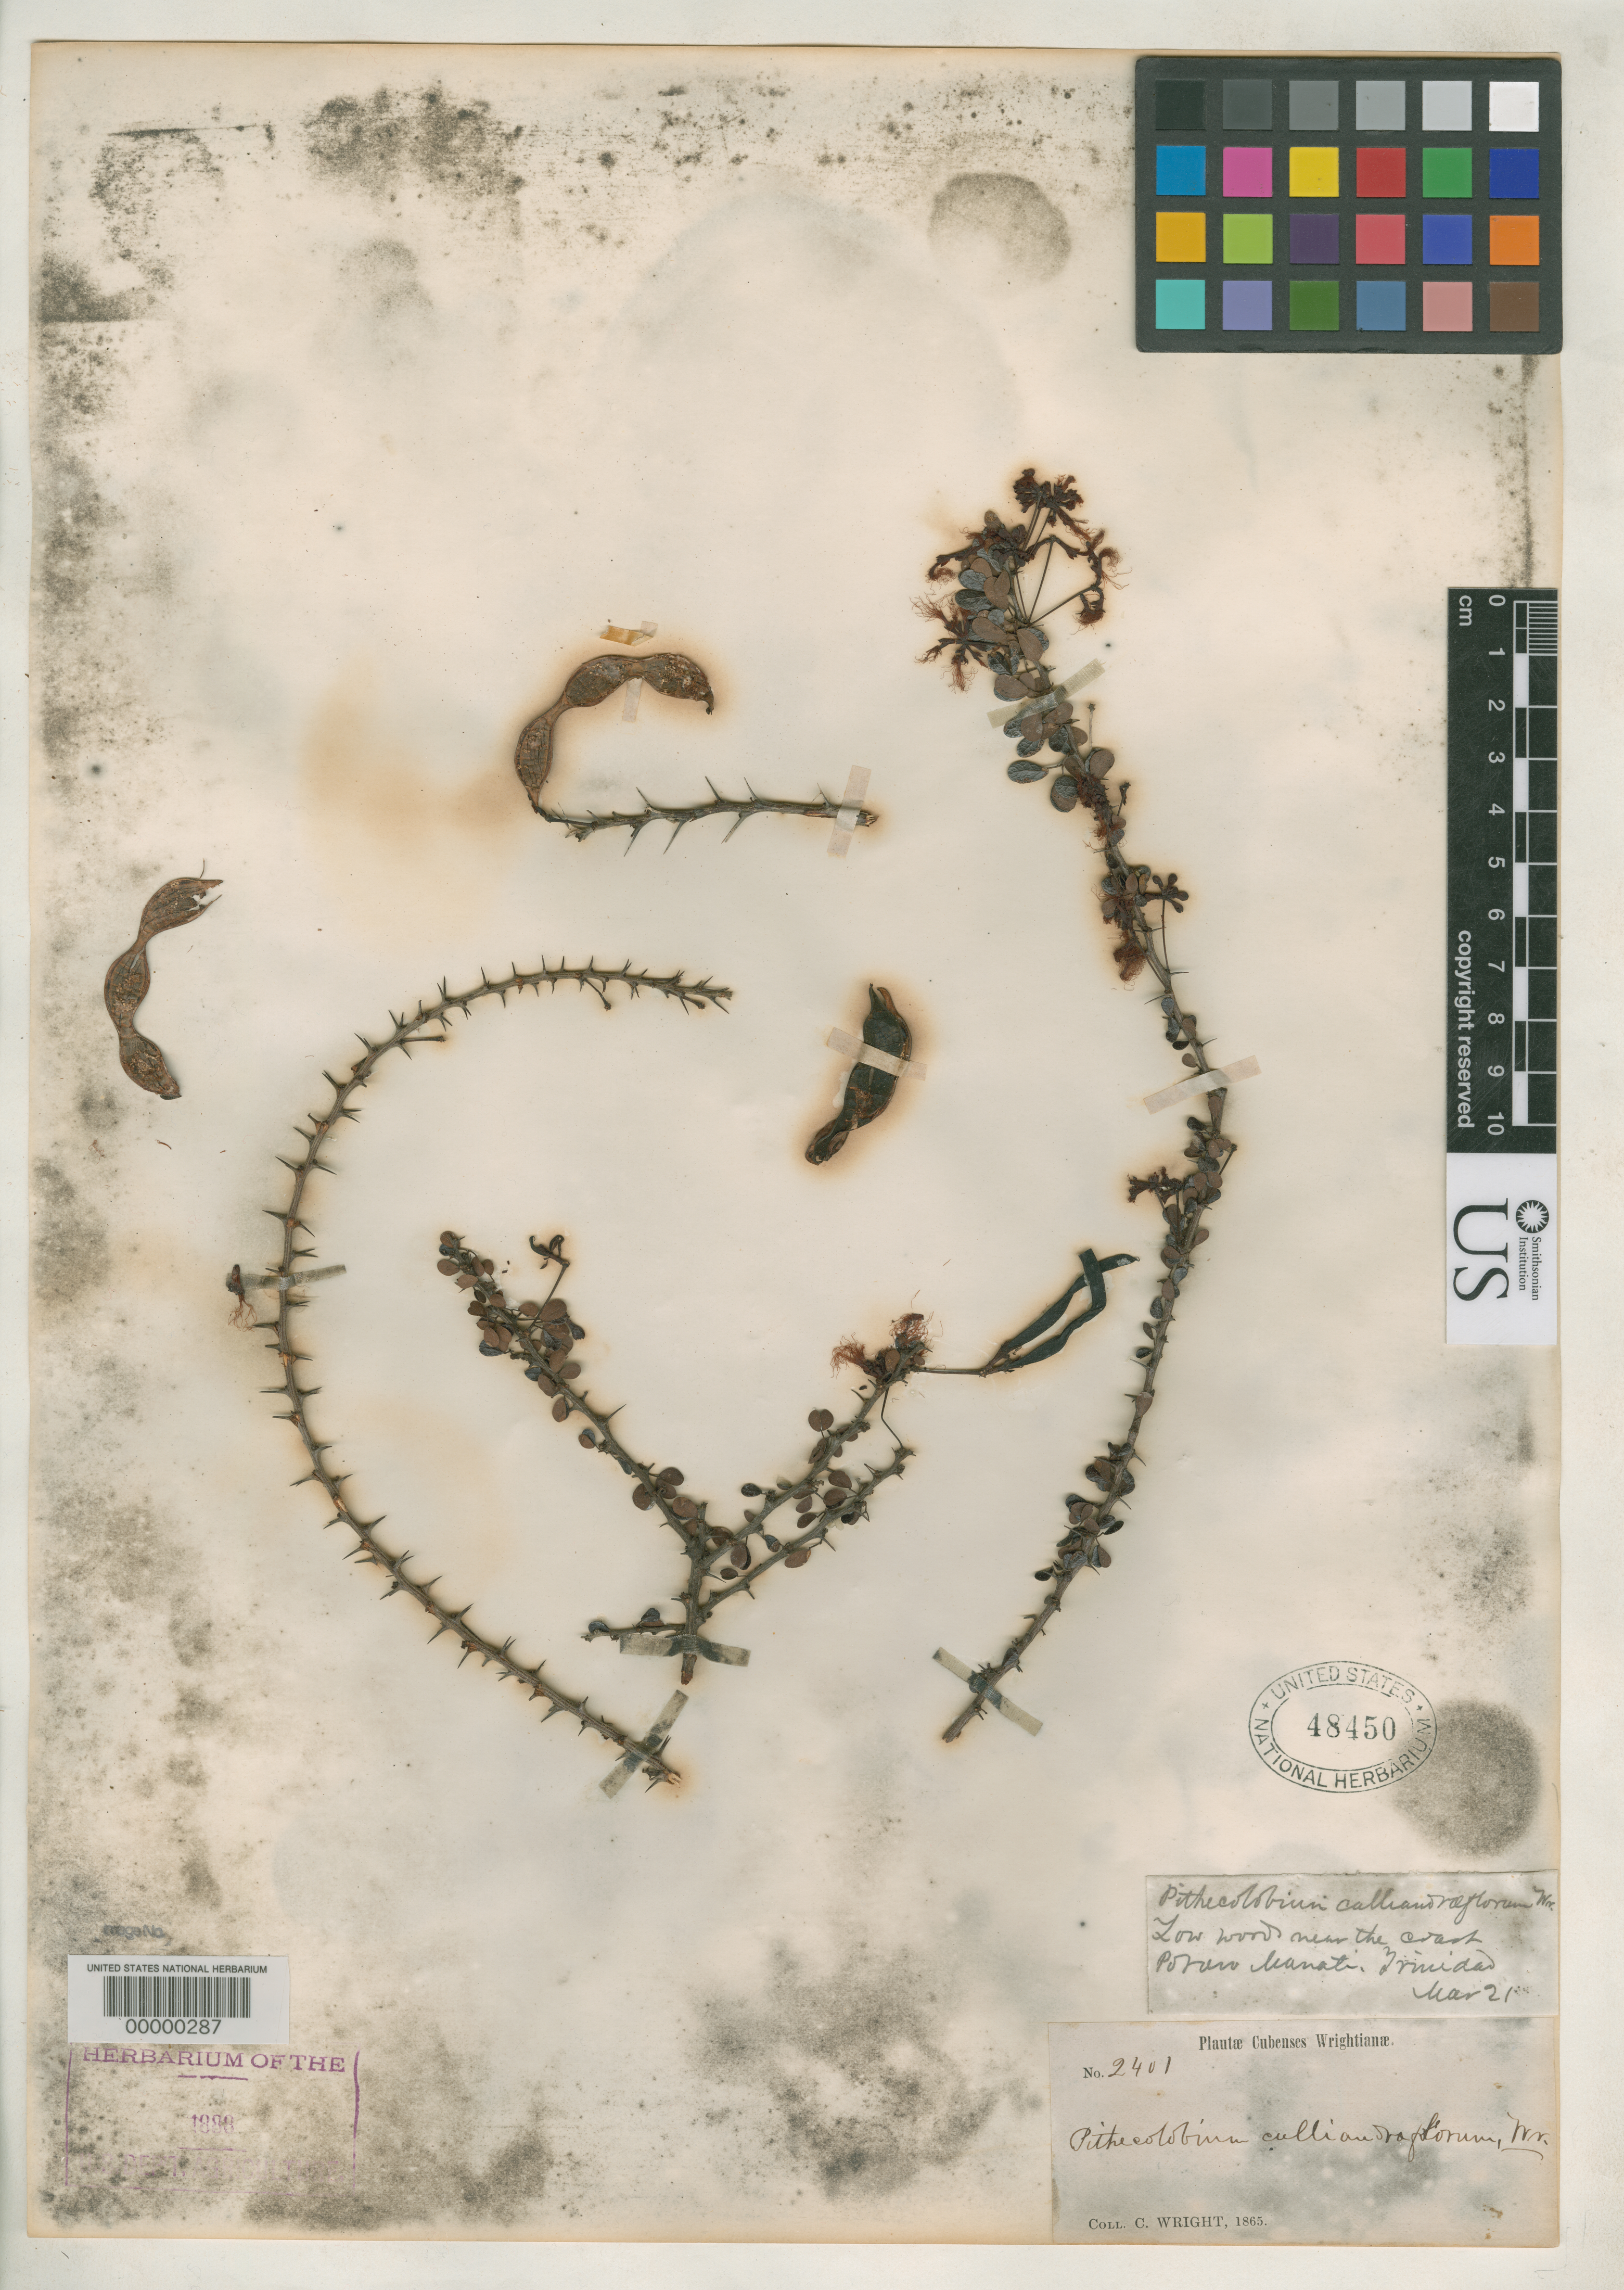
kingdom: Plantae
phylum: Tracheophyta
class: Magnoliopsida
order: Fabales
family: Fabaceae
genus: Pithecellobium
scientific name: Pithecellobium calliandriflorum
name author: C. Wright in Griseb.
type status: Isotype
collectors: C. Wright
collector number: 2401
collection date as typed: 1865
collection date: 1865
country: Cuba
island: Greater Antilles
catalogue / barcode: US 48450